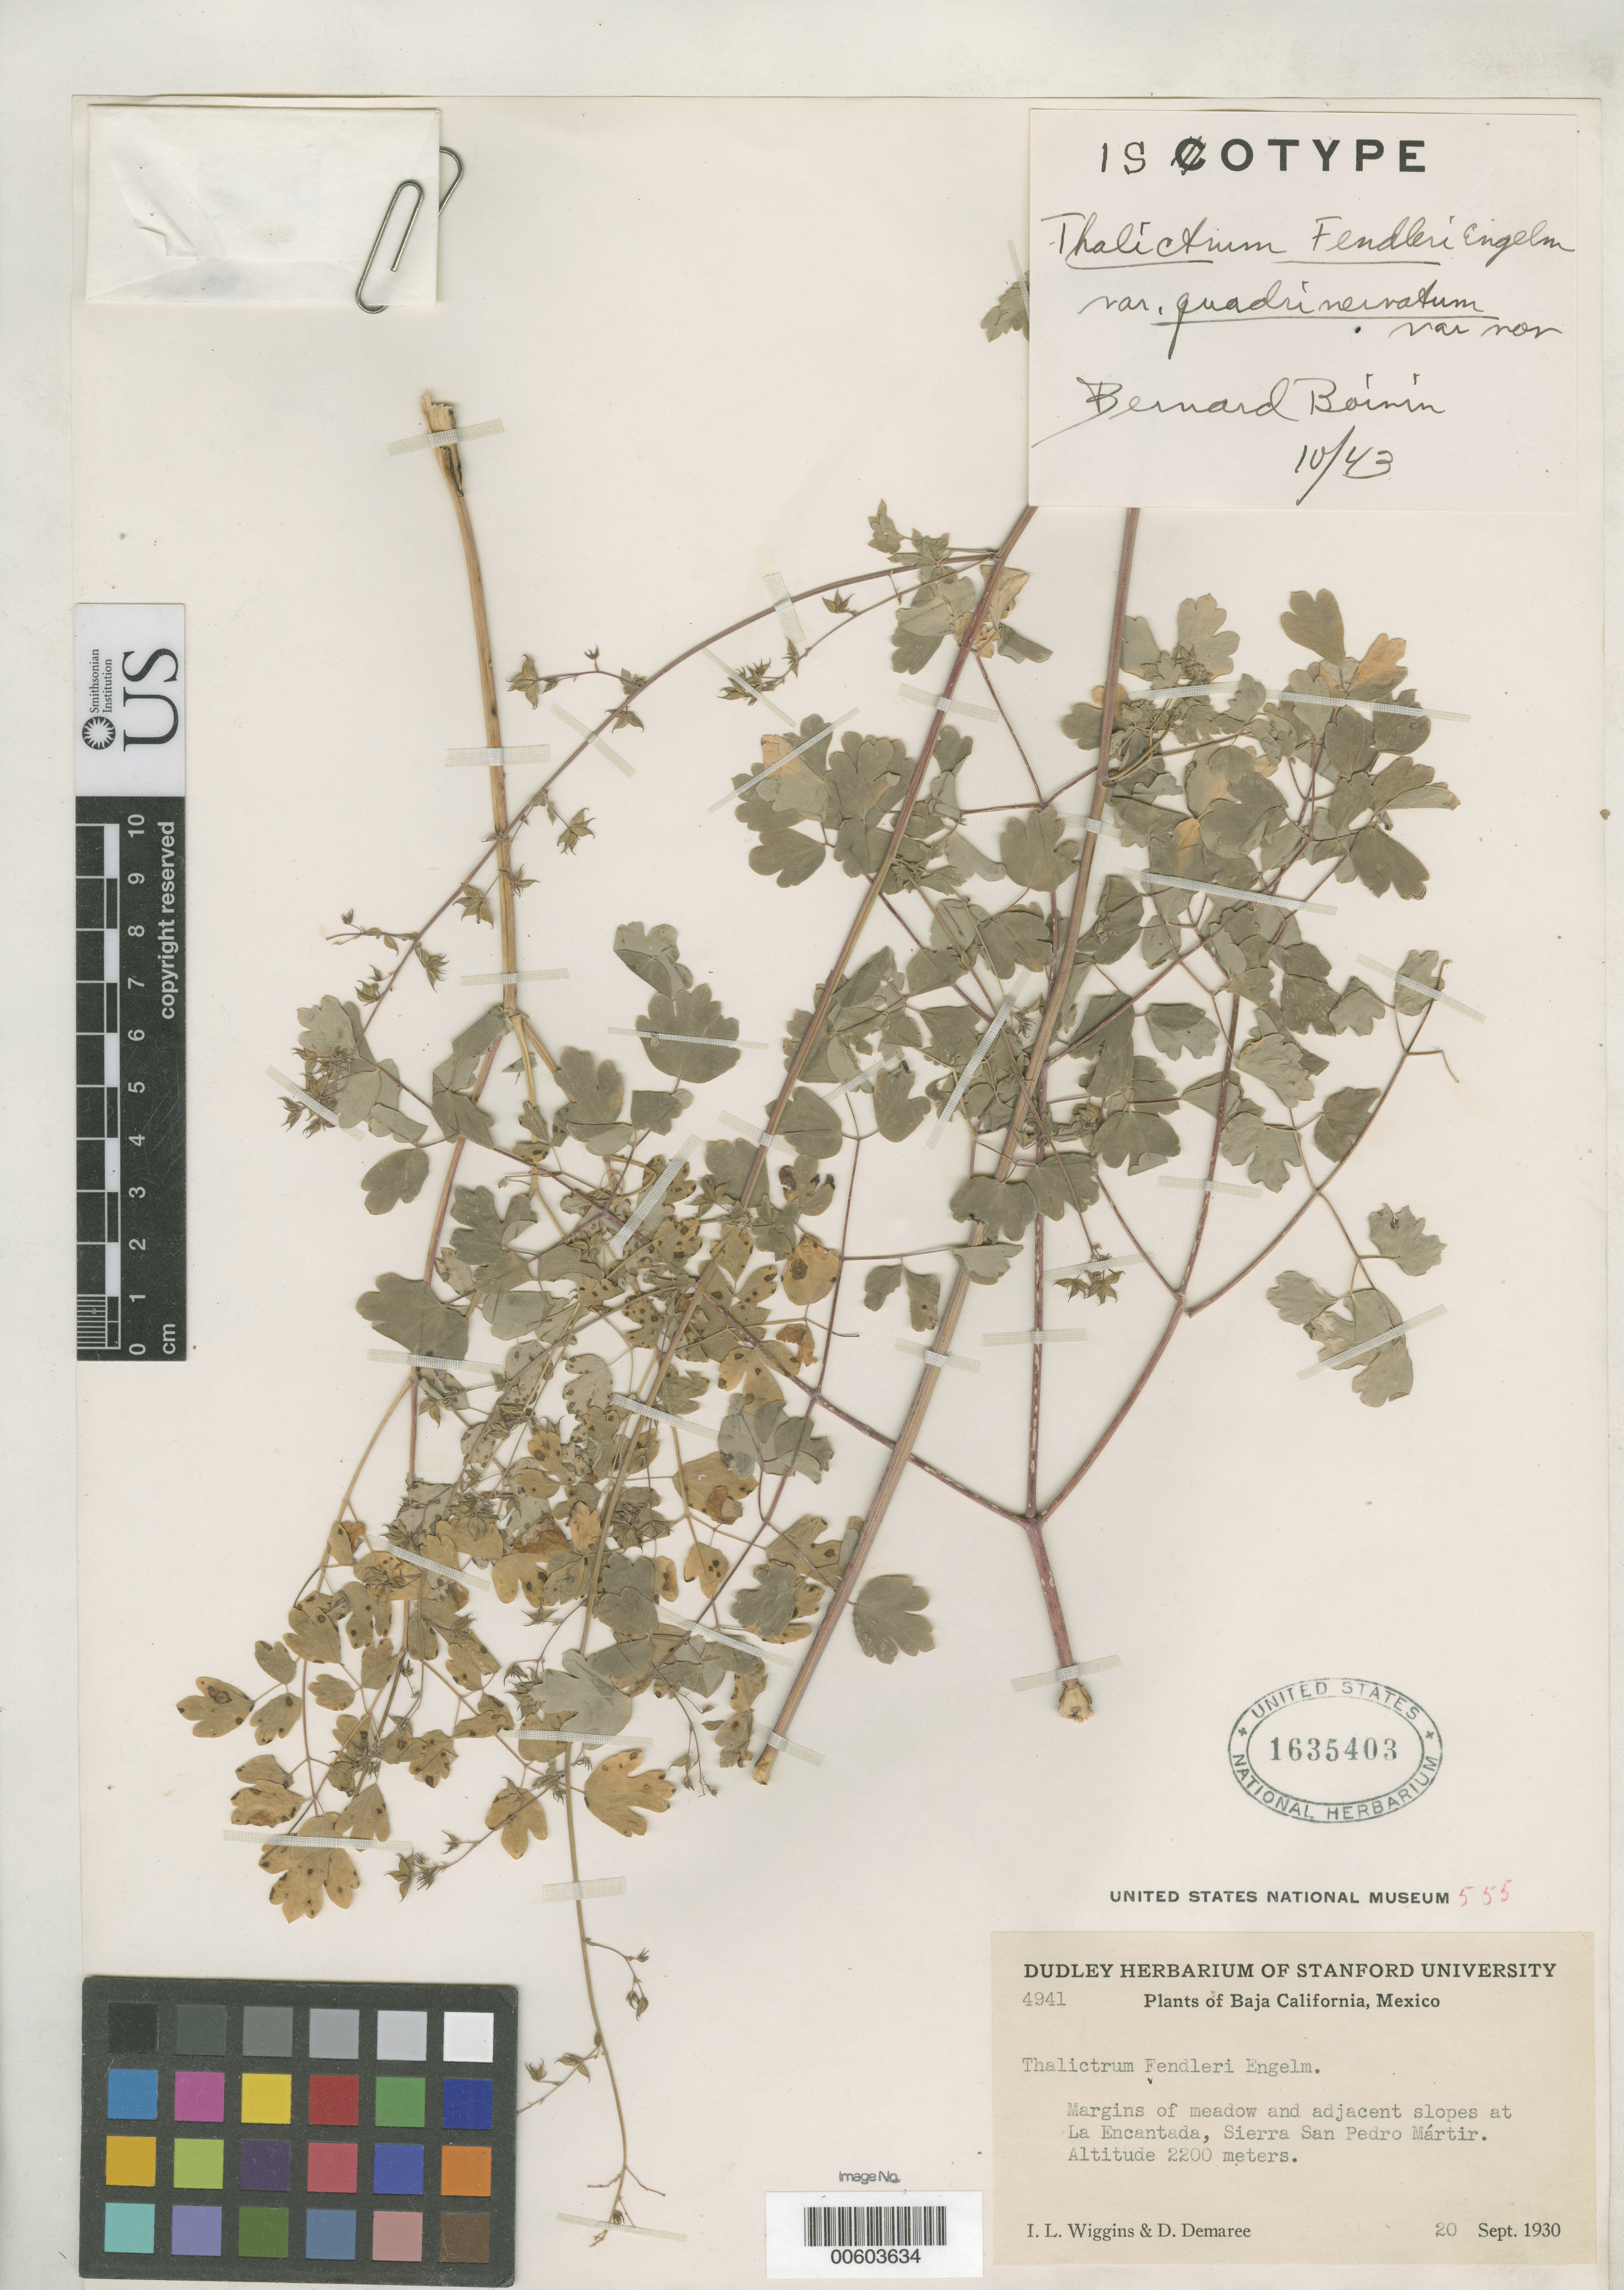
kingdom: Plantae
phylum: Tracheophyta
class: Magnoliopsida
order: Ranunculales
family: Ranunculaceae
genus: Thalictrum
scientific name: Thalictrum fendleri var. quadrinervatum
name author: B. Boivin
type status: Isotype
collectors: I. L. Wiggins & D. Demaree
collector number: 4941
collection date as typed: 20 Sep 1930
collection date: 1930-09-20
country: Mexico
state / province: Baja California Norte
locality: Slopes at La Encantada, Sierra San Pedro Martir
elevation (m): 2200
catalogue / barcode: US 1635403